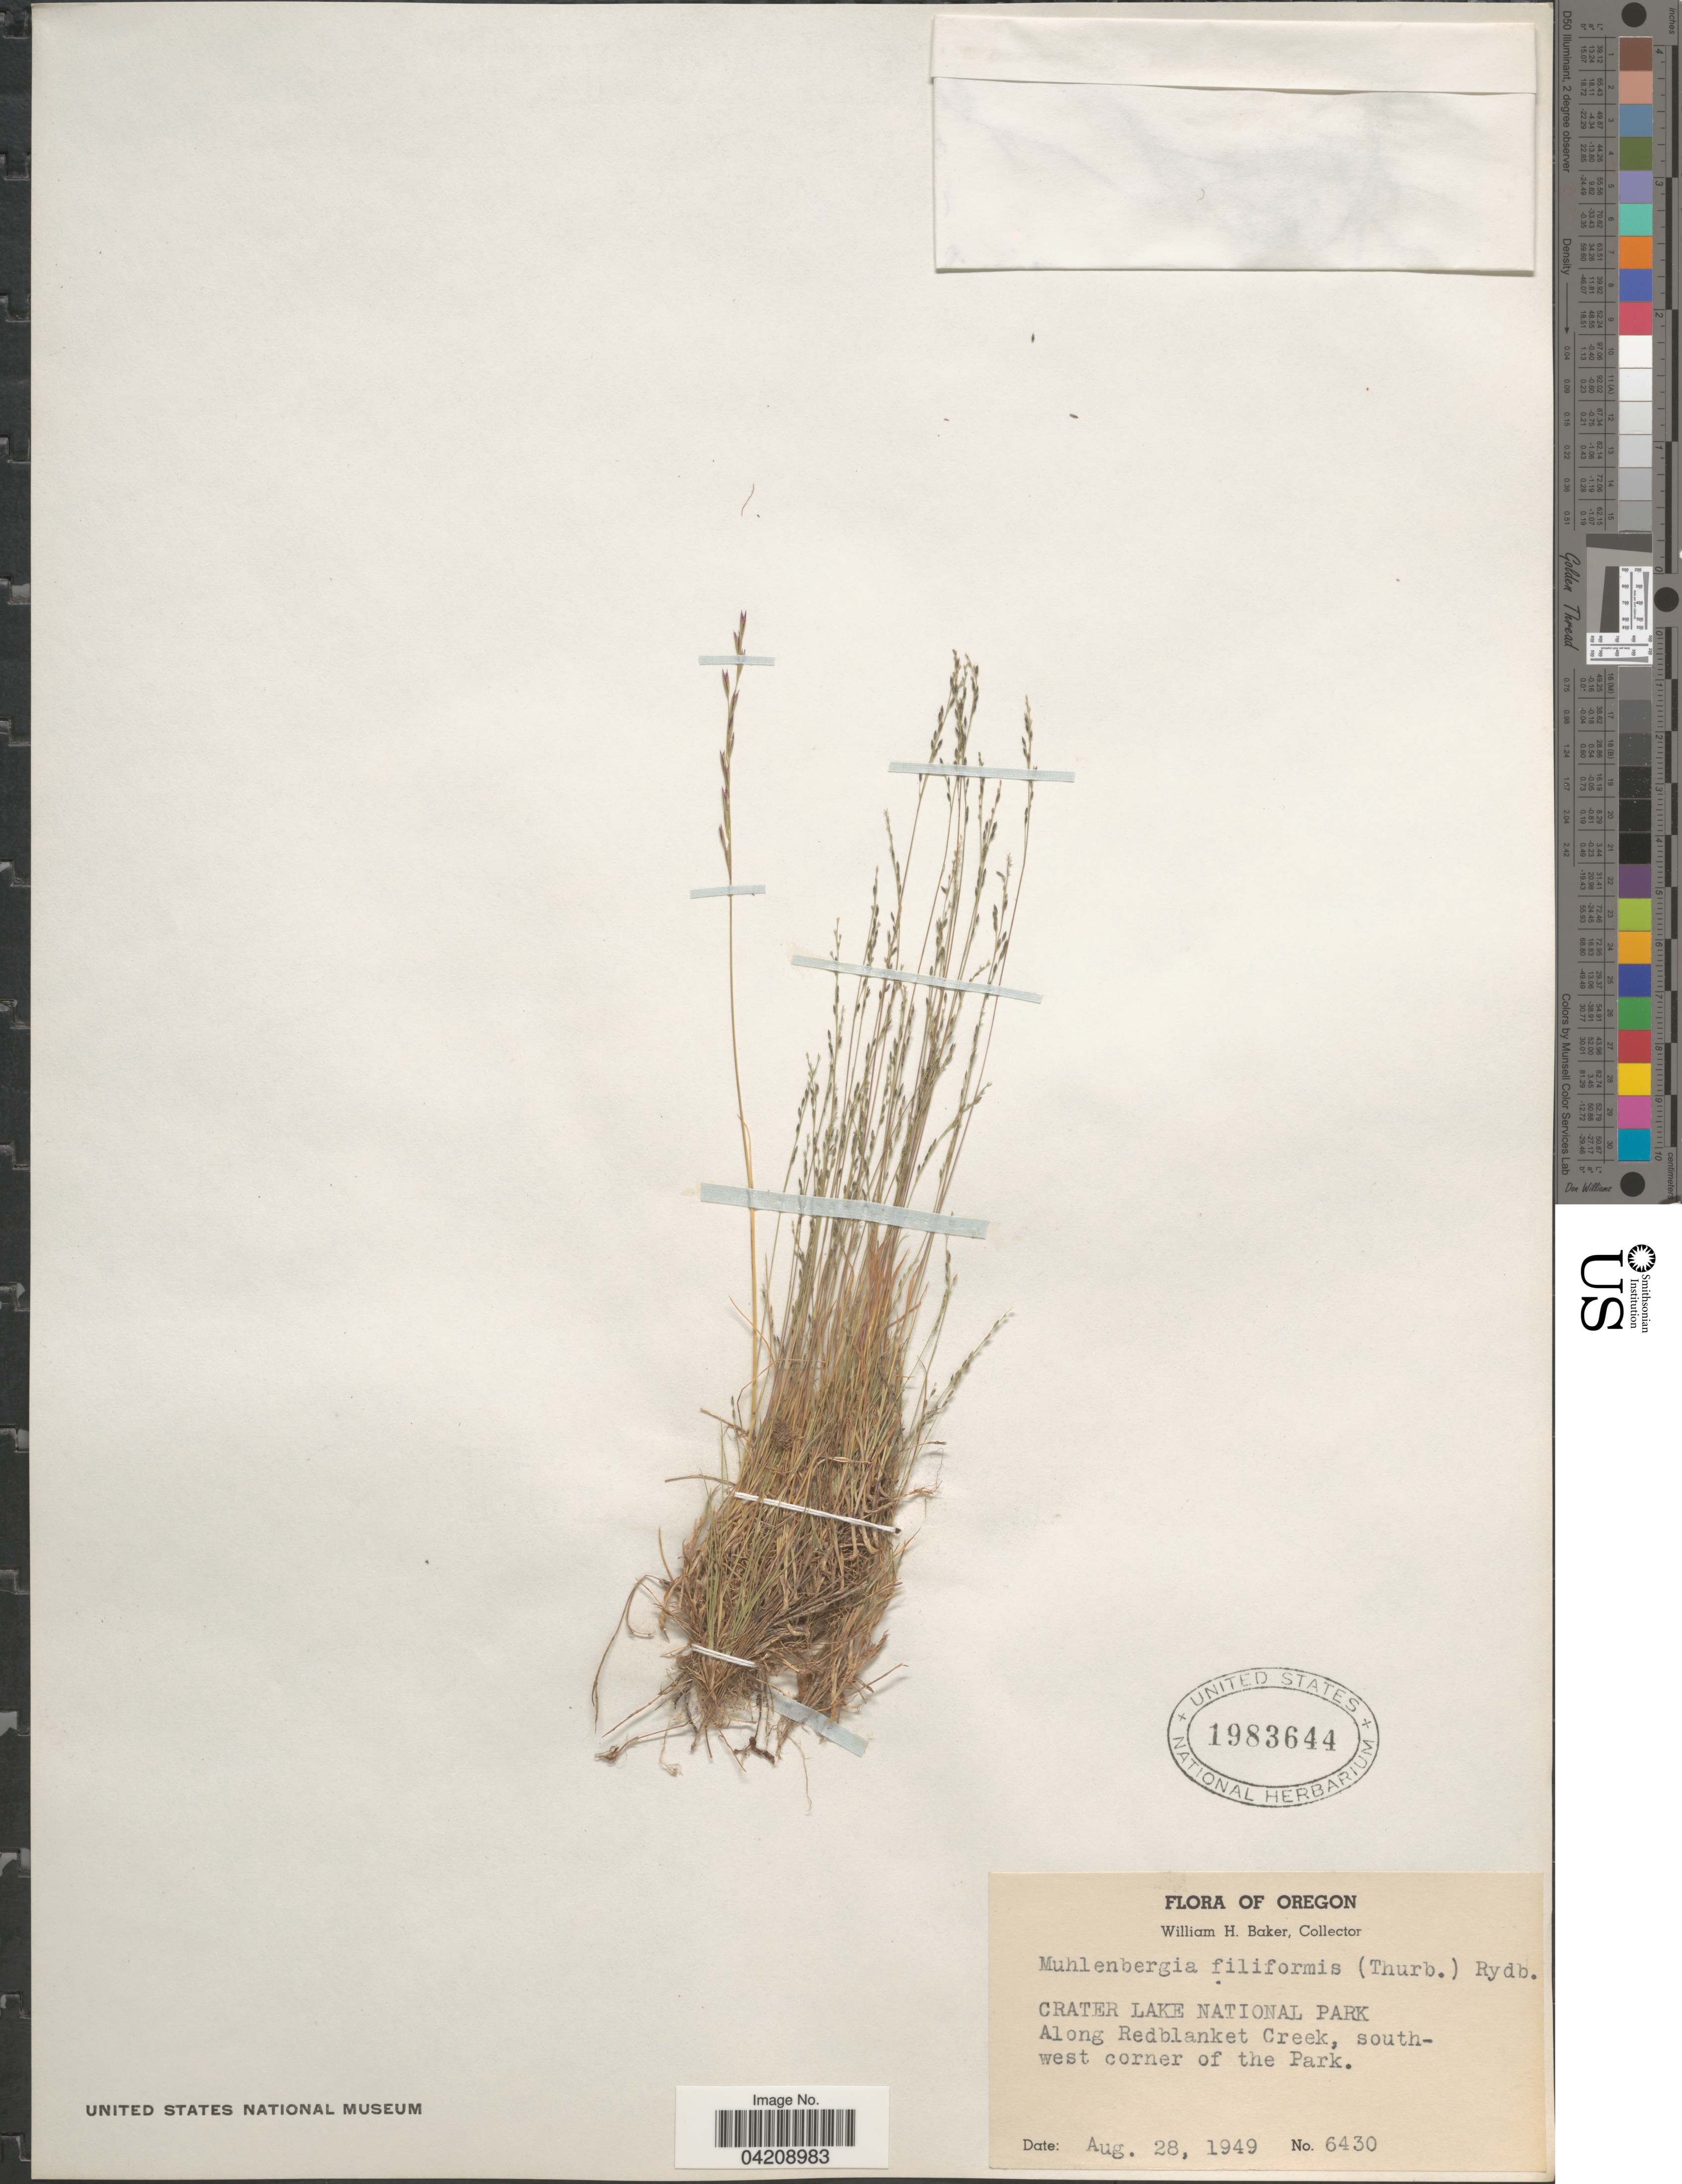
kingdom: Plantae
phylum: Tracheophyta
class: Liliopsida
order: Poales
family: Poaceae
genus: Muhlenbergia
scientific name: Muhlenbergia filiformis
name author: (Thurb. ex S. Watson) Rydb.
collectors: W. H. Baker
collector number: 6430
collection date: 1949-08-28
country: United States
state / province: Oregon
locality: Crater Lake National Park. Along Redblanket Creek, southwest corner of the Park.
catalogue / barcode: US 1983644